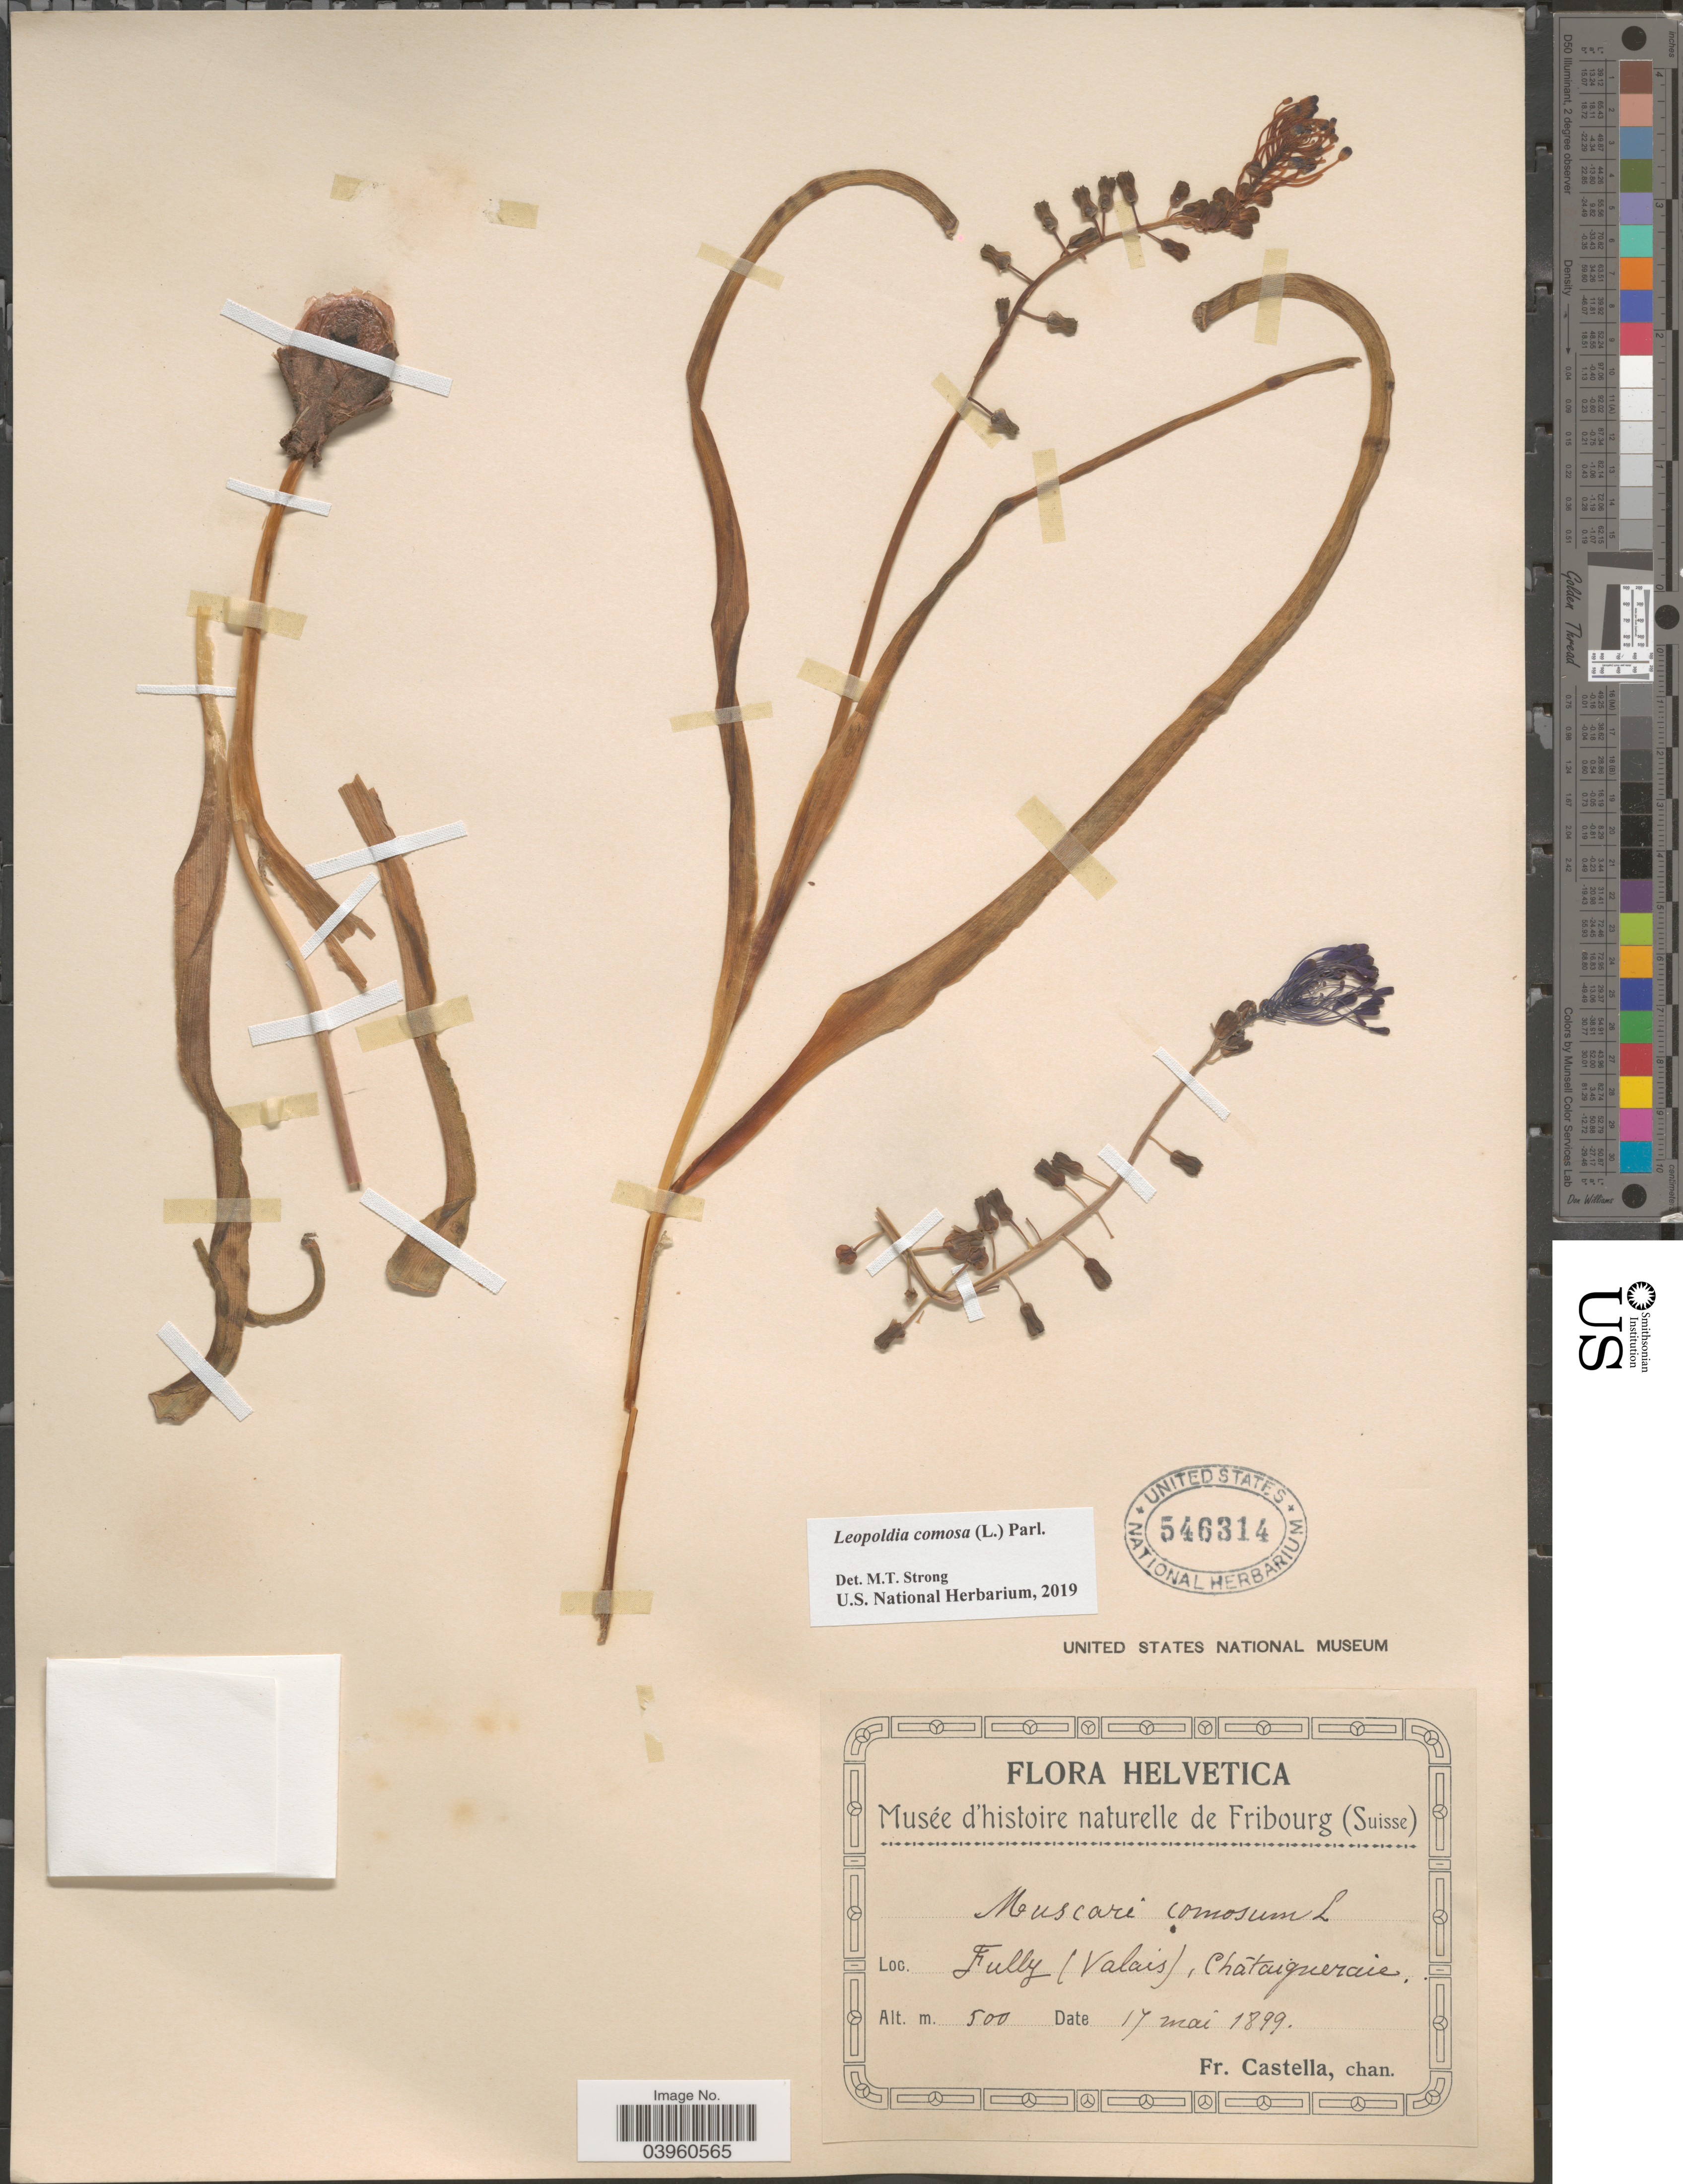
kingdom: Plantae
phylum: Tracheophyta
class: Liliopsida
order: Asparagales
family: Asparagaceae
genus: Leopoldia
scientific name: Leopoldia comosa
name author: (L.) Parl.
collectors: Fr. Castella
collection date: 1899-05-17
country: Switzerland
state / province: Valais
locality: Helvetica. Fully, Châtaigneraie.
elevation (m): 500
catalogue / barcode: US 546314